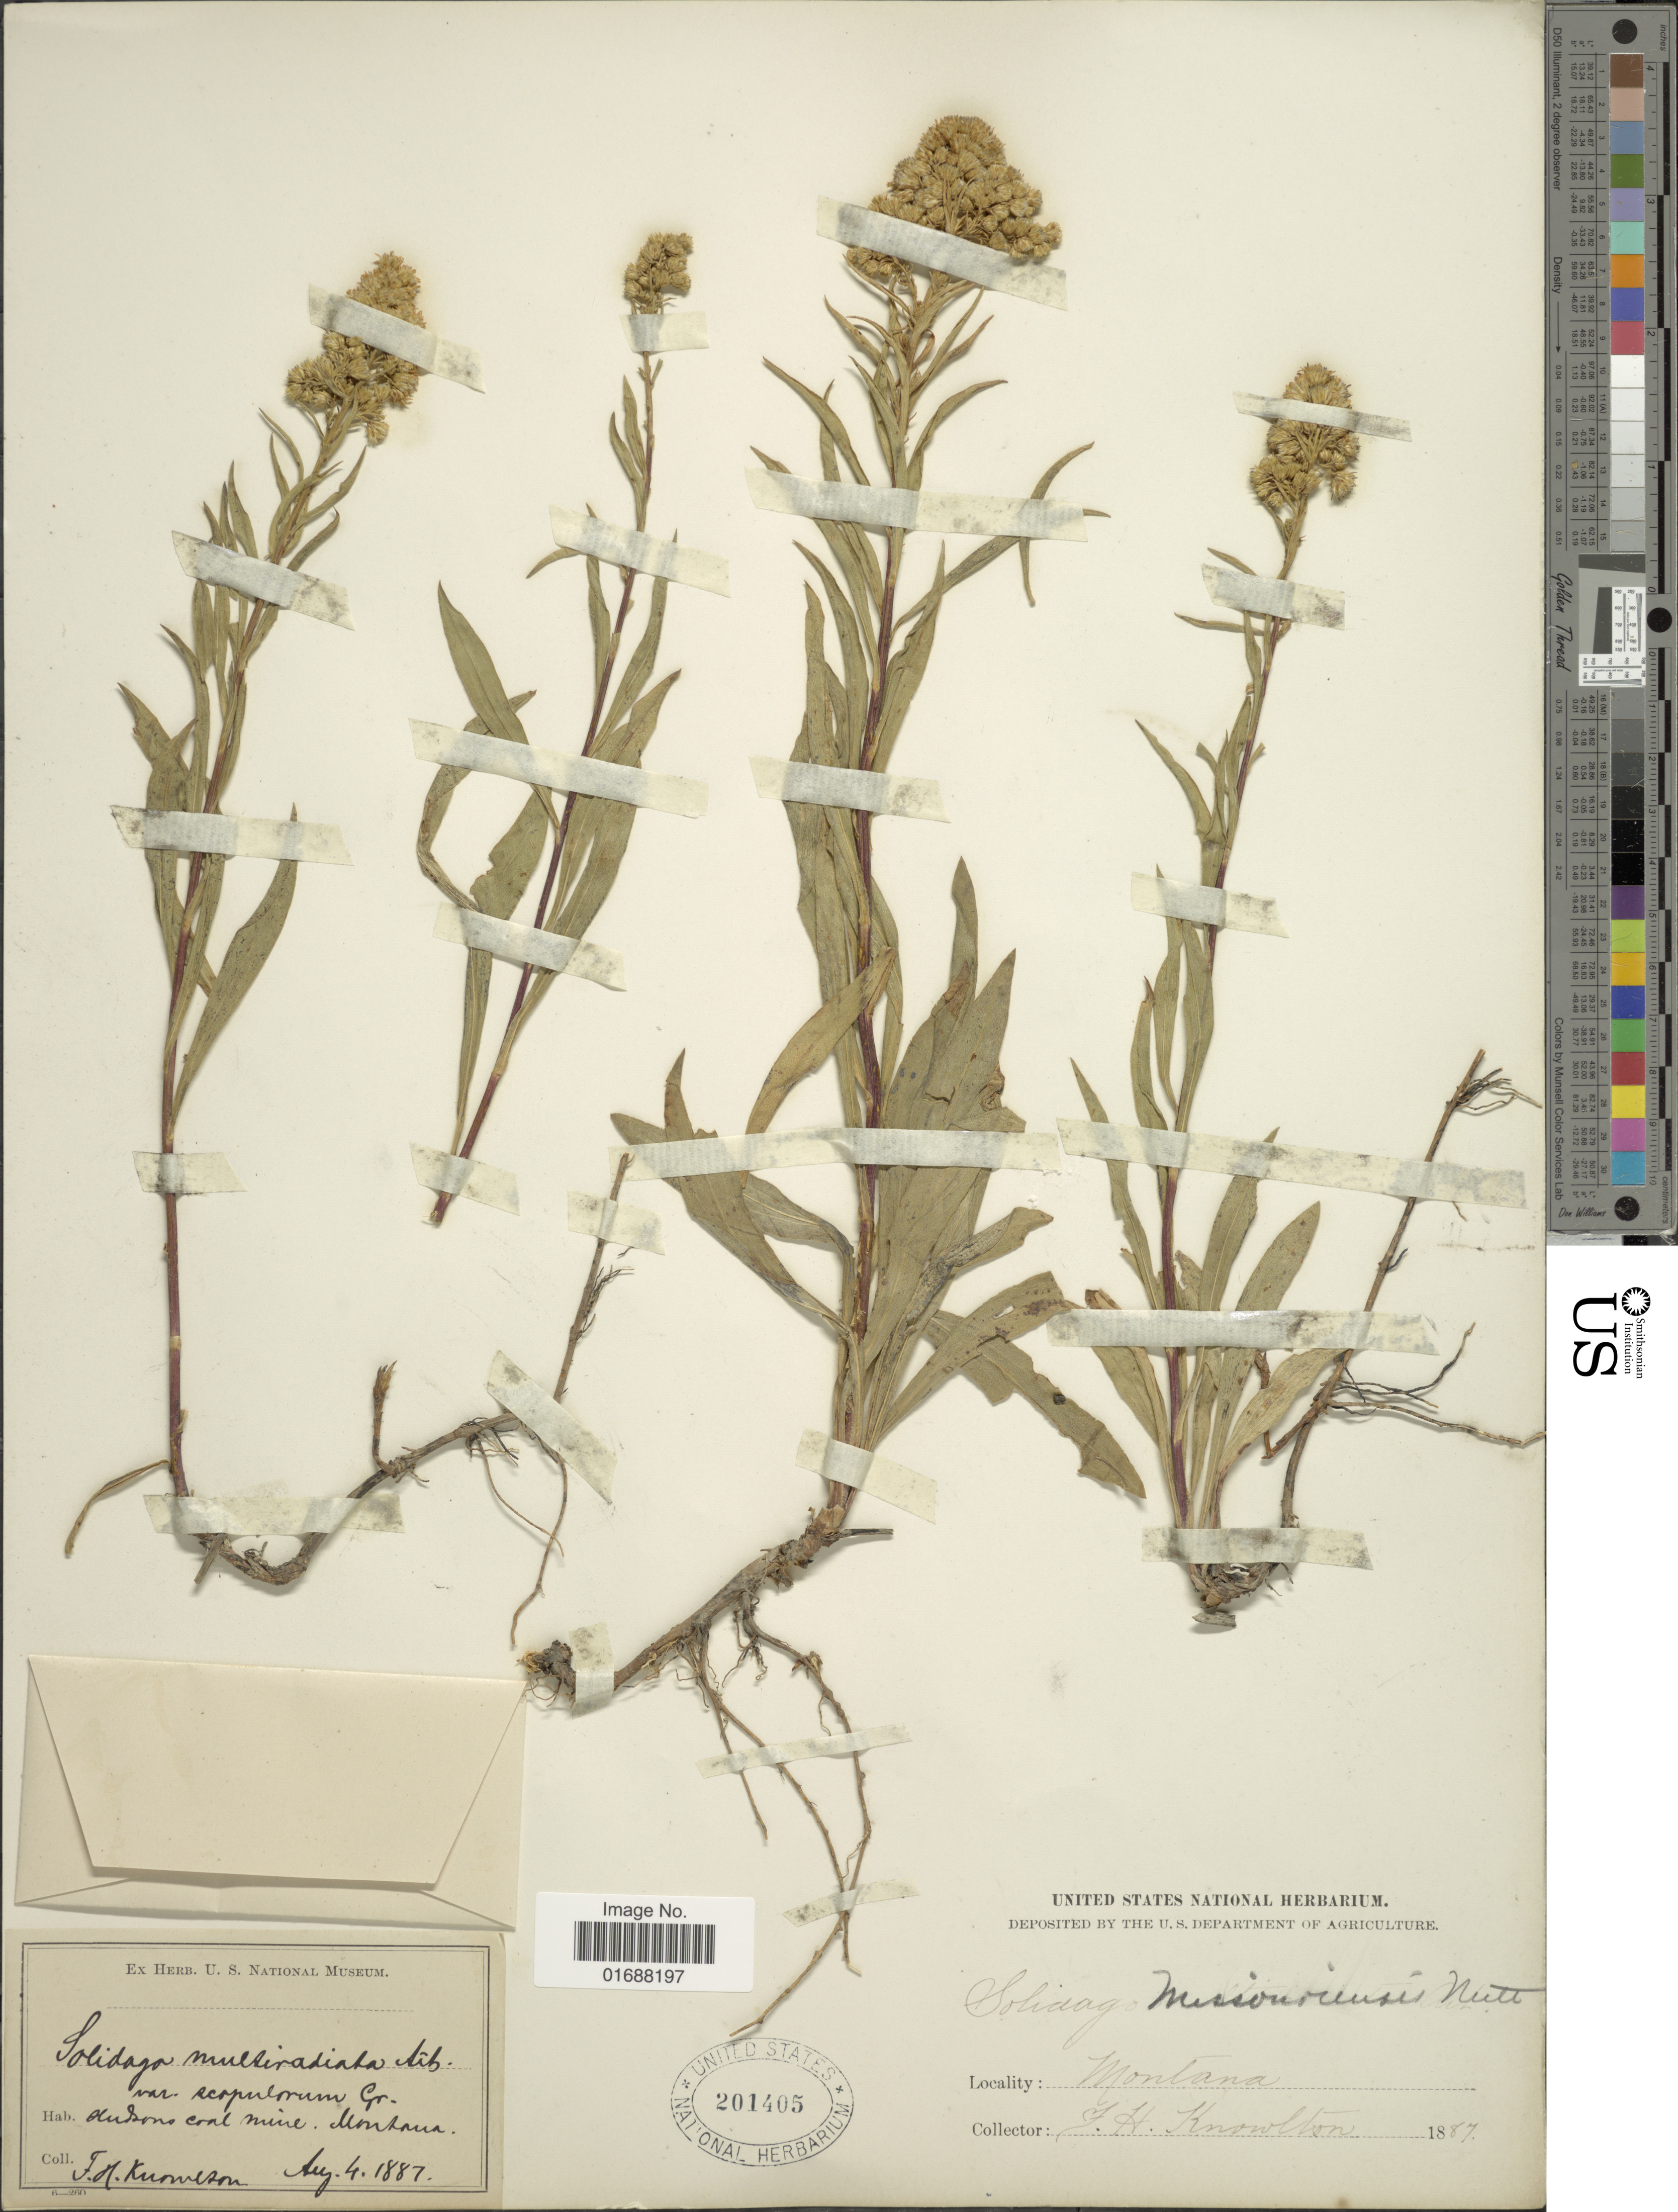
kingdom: Plantae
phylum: Tracheophyta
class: Magnoliopsida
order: Asterales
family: Asteraceae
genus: Solidago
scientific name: Solidago missouriensis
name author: Nutt.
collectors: F. H. Knowlton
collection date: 1887-08-04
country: United States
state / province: Montana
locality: Hudsons coal mine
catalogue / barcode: US 201405